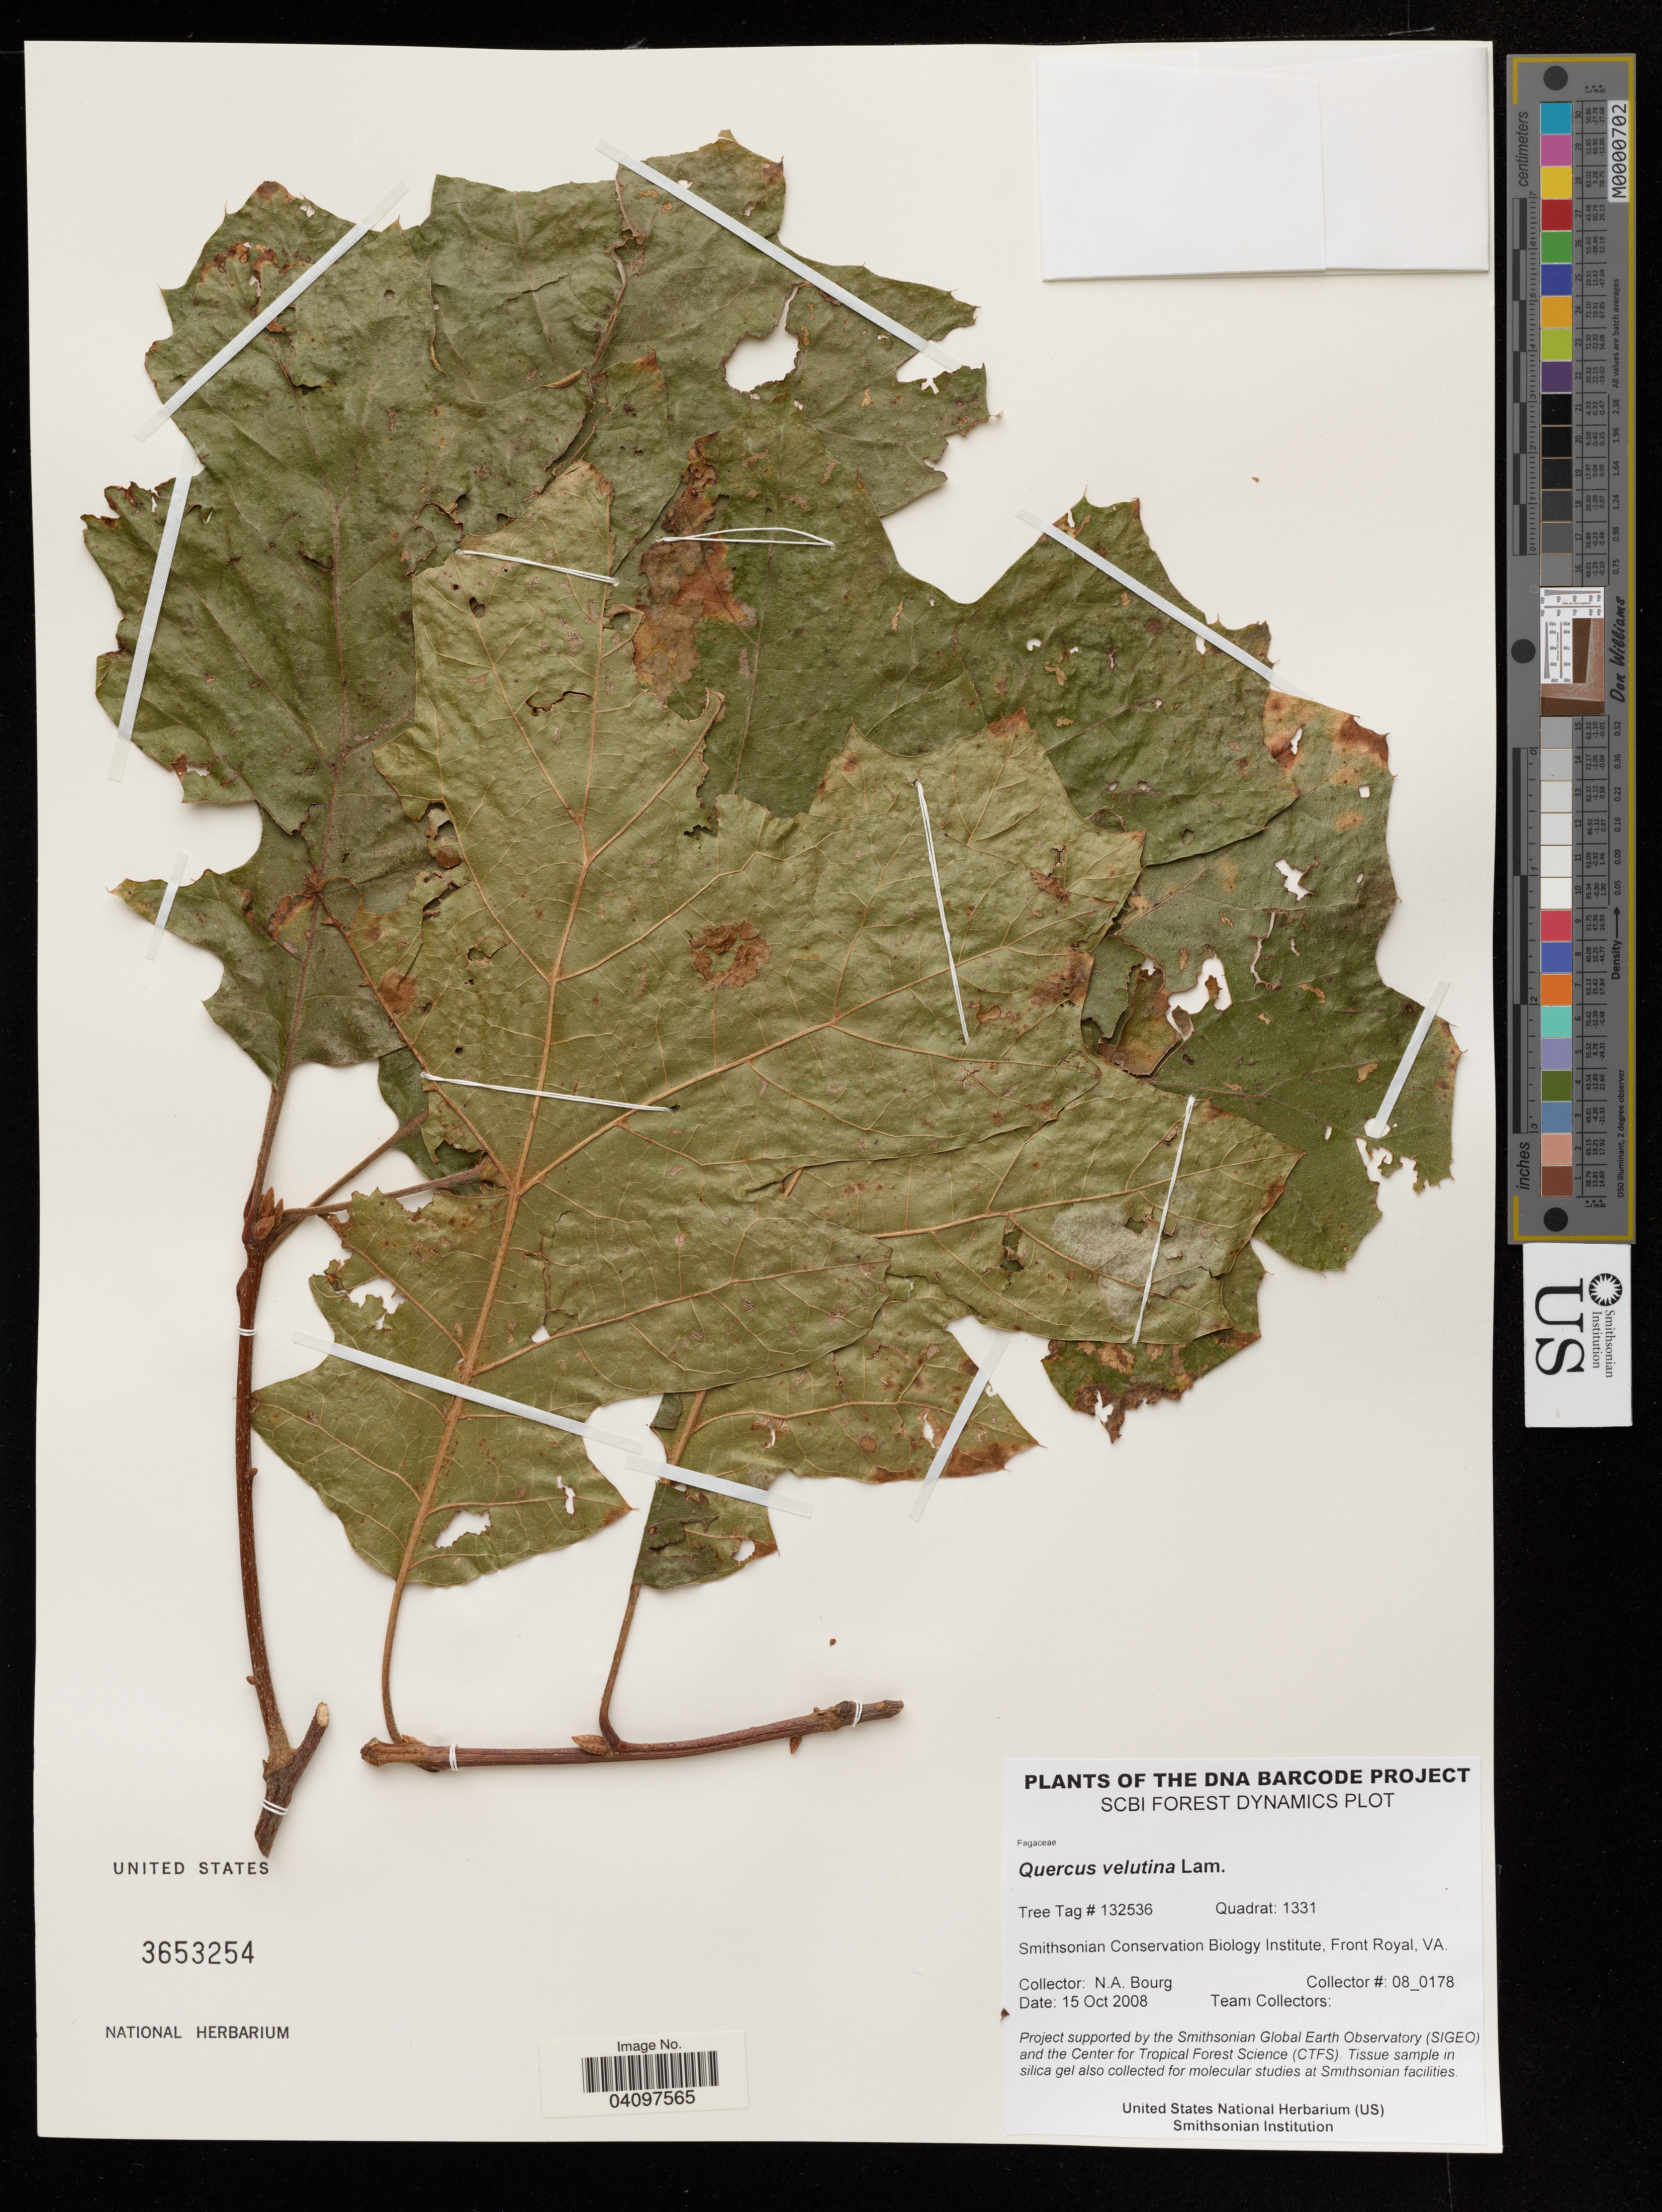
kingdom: Plantae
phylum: Tracheophyta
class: Magnoliopsida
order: Fagales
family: Fagaceae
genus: Quercus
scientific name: Quercus velutina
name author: Lam.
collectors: N. A. Bourg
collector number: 08_0178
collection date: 2008-10-15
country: United States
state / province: Virginia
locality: Smithsonian Conservation Biology Institute, Front Royal.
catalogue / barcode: US 3653254